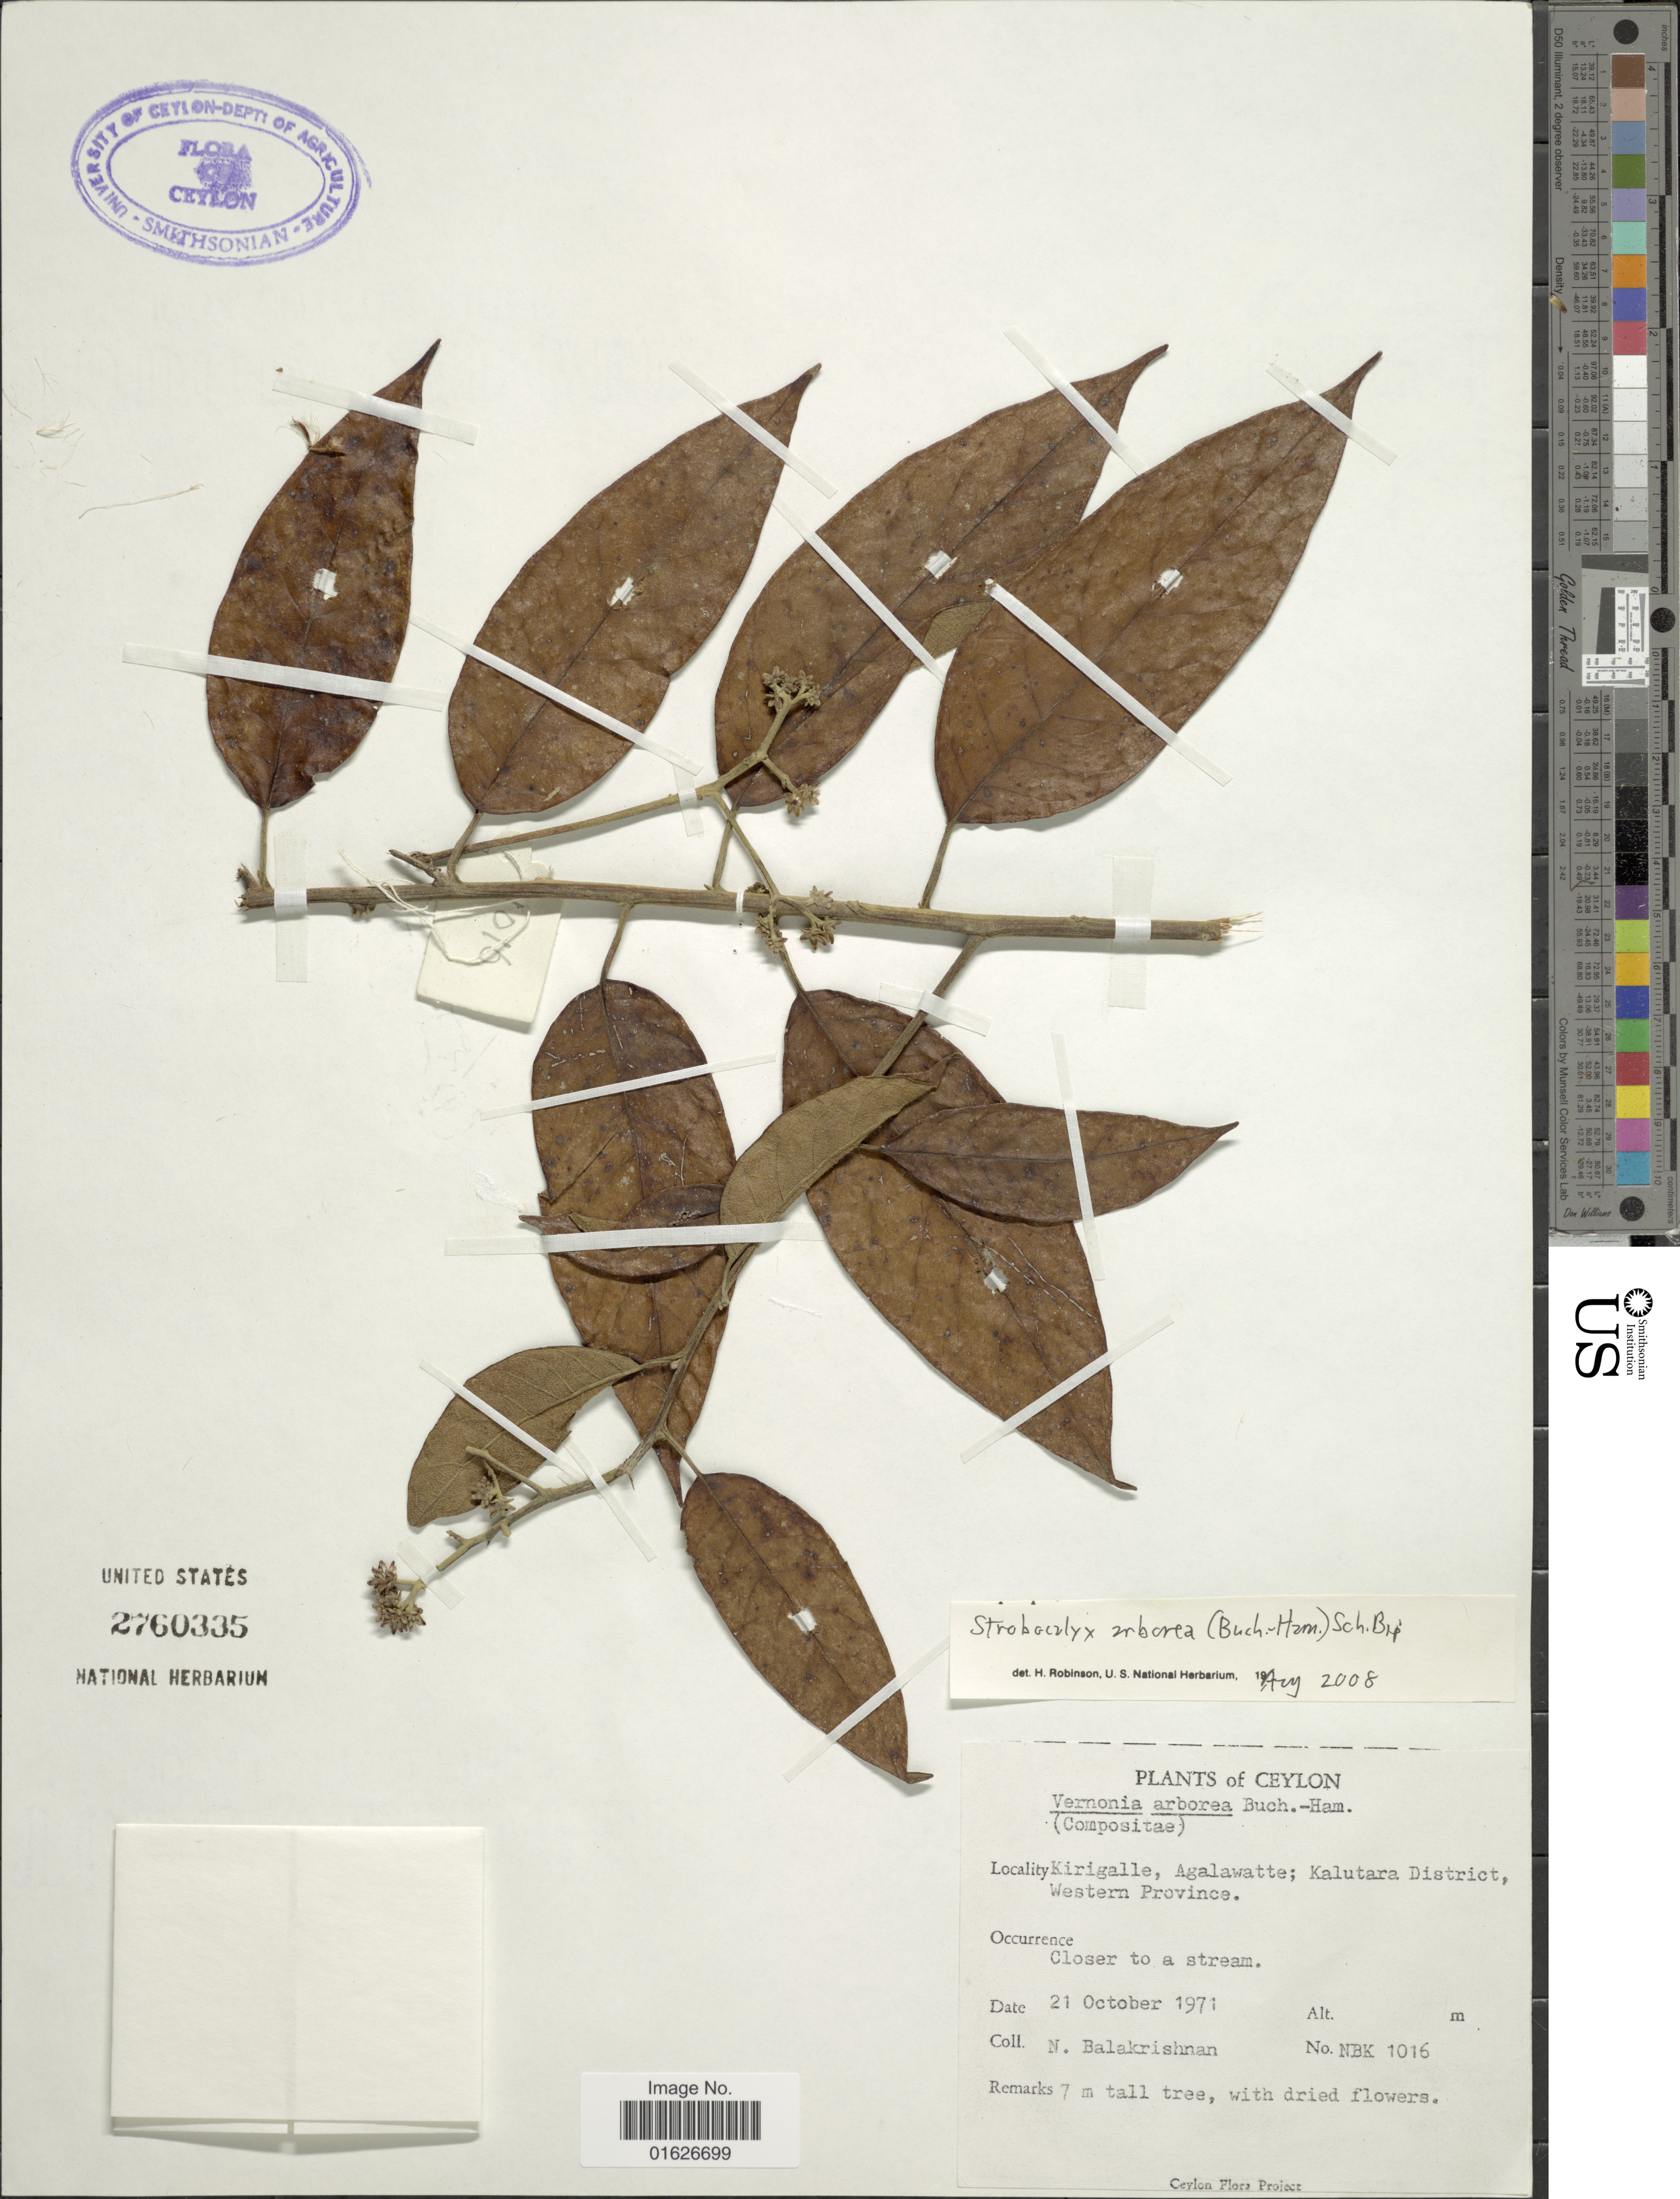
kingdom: Plantae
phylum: Tracheophyta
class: Magnoliopsida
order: Asterales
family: Asteraceae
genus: Strobocalyx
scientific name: Strobocalyx arborea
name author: (Buch.-Ham.) Sch. Bip.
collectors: N. Balakrishnan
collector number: NBK 1016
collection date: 1971-10-21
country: Sri Lanka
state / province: Western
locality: Kirigalle, Agalawatta; Kalutara District, Western Province.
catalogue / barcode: US 2760335